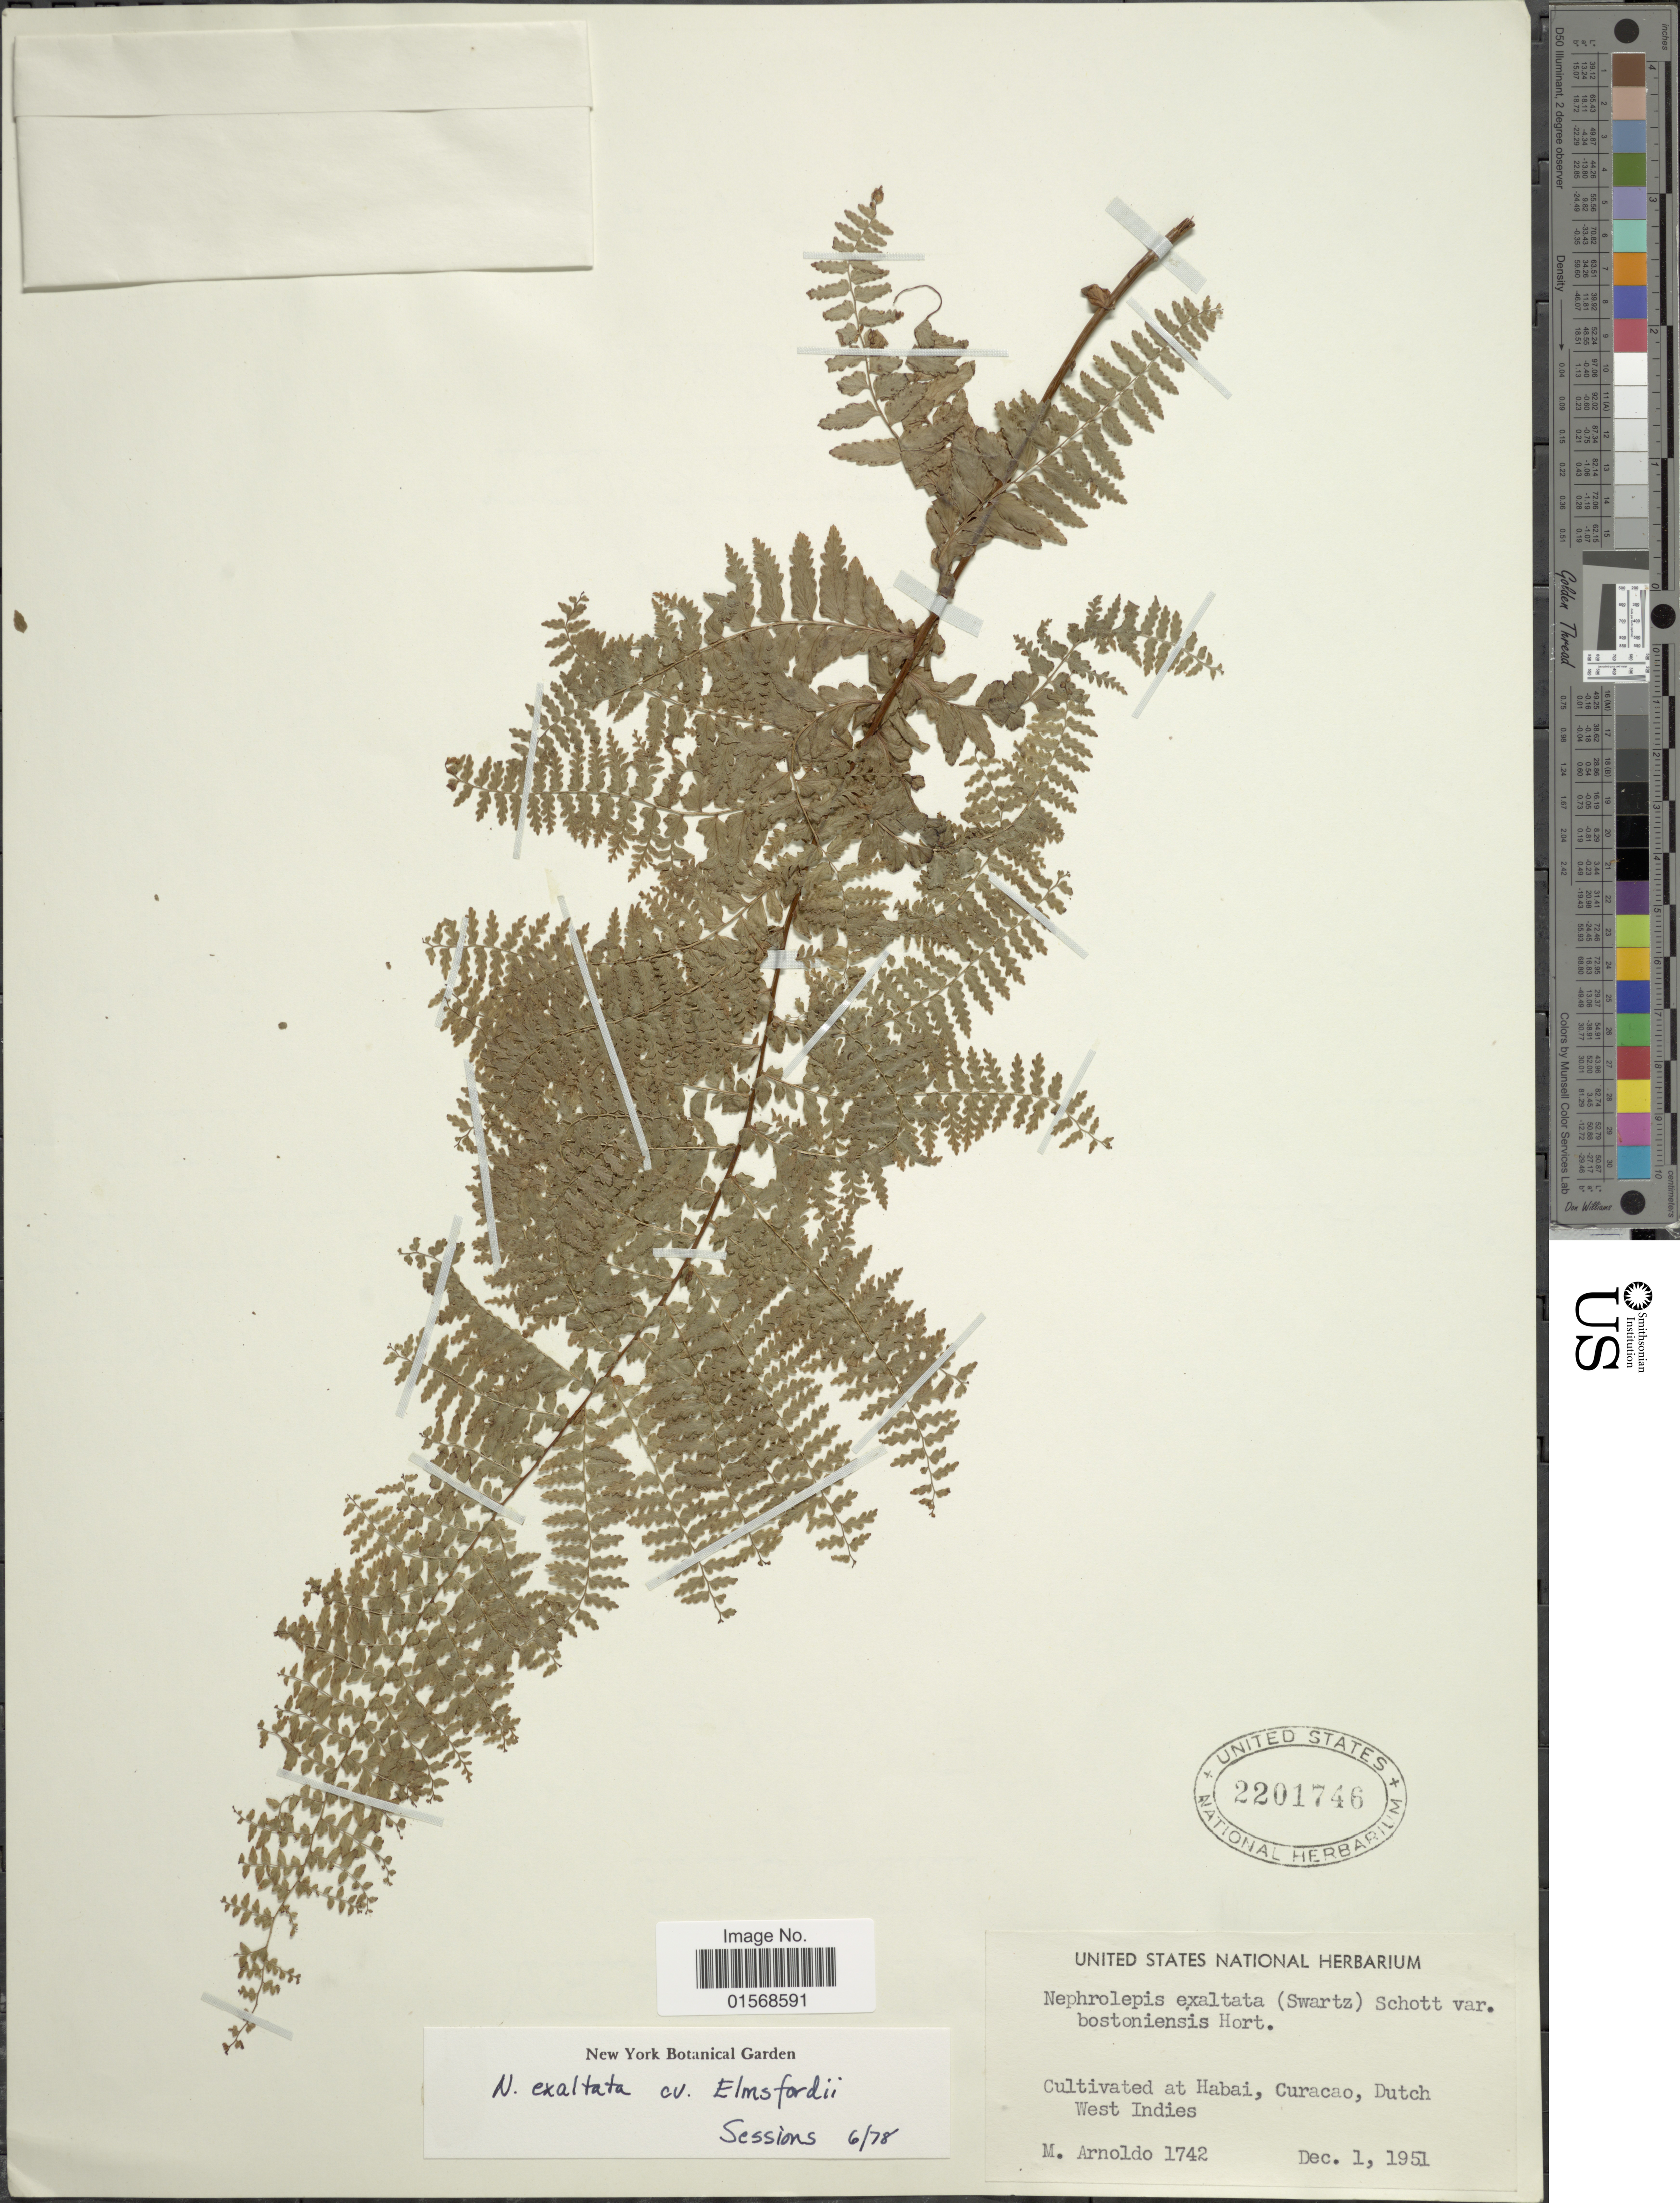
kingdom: Plantae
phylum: Tracheophyta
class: Polypodiopsida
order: Polypodiales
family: Nephrolepidaceae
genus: Nephrolepis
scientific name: Nephrolepis 'Elmford'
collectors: N. Arnoldo-Broeders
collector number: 1742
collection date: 1951-12-01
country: Curaçao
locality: Habai, Curacao, Ducth West Indies.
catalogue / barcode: US 2201746